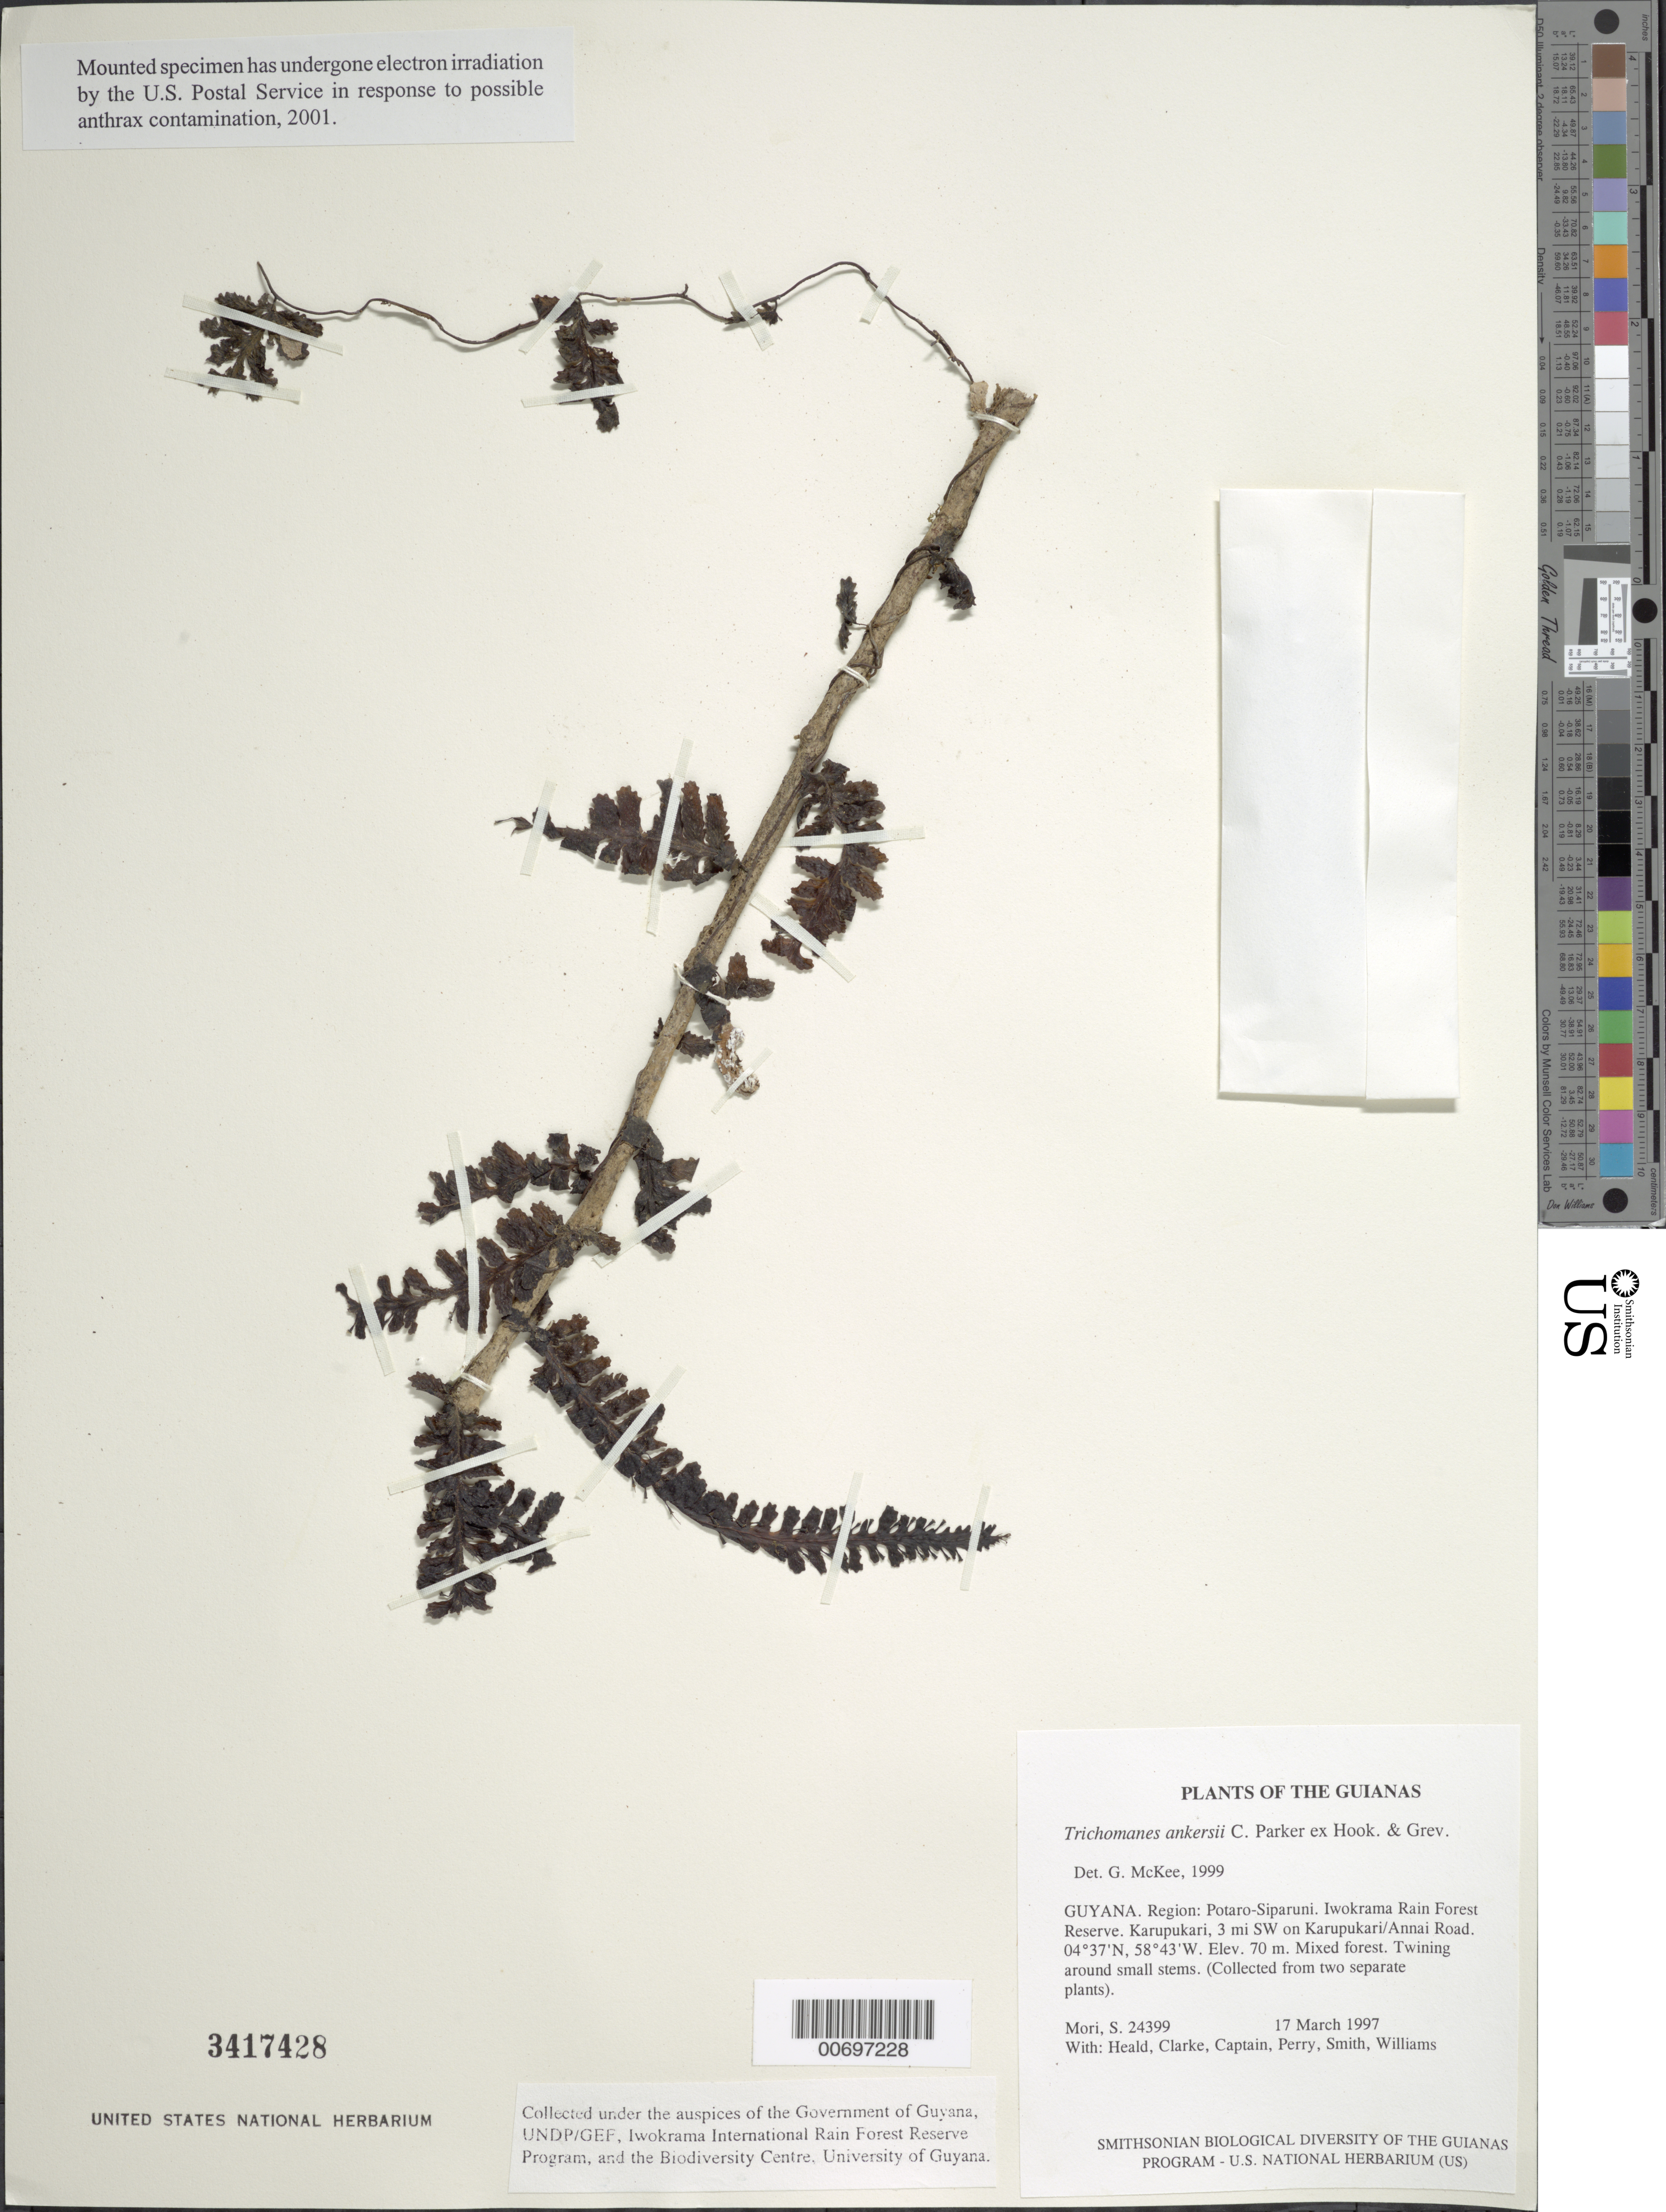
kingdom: Plantae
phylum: Tracheophyta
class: Polypodiopsida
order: Hymenophyllales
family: Hymenophyllaceae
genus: Trichomanes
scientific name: Trichomanes ankersii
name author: C. Parker ex Hook. & Grev.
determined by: McKee, G. S., (US), NMNH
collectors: S. Mori, S. Heald, D. Clarke, C. Captain, C. Perry, -- Smith & R. Williams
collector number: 24399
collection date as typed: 17 March 1997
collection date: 1997-03-17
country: Guyana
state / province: Potaro-Siparuni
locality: Iwokrama Rain Forest Reserve. Karupukari, 3 mi SW on Karupukari/Annai Road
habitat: Mixed forest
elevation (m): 70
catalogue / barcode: US 3417428